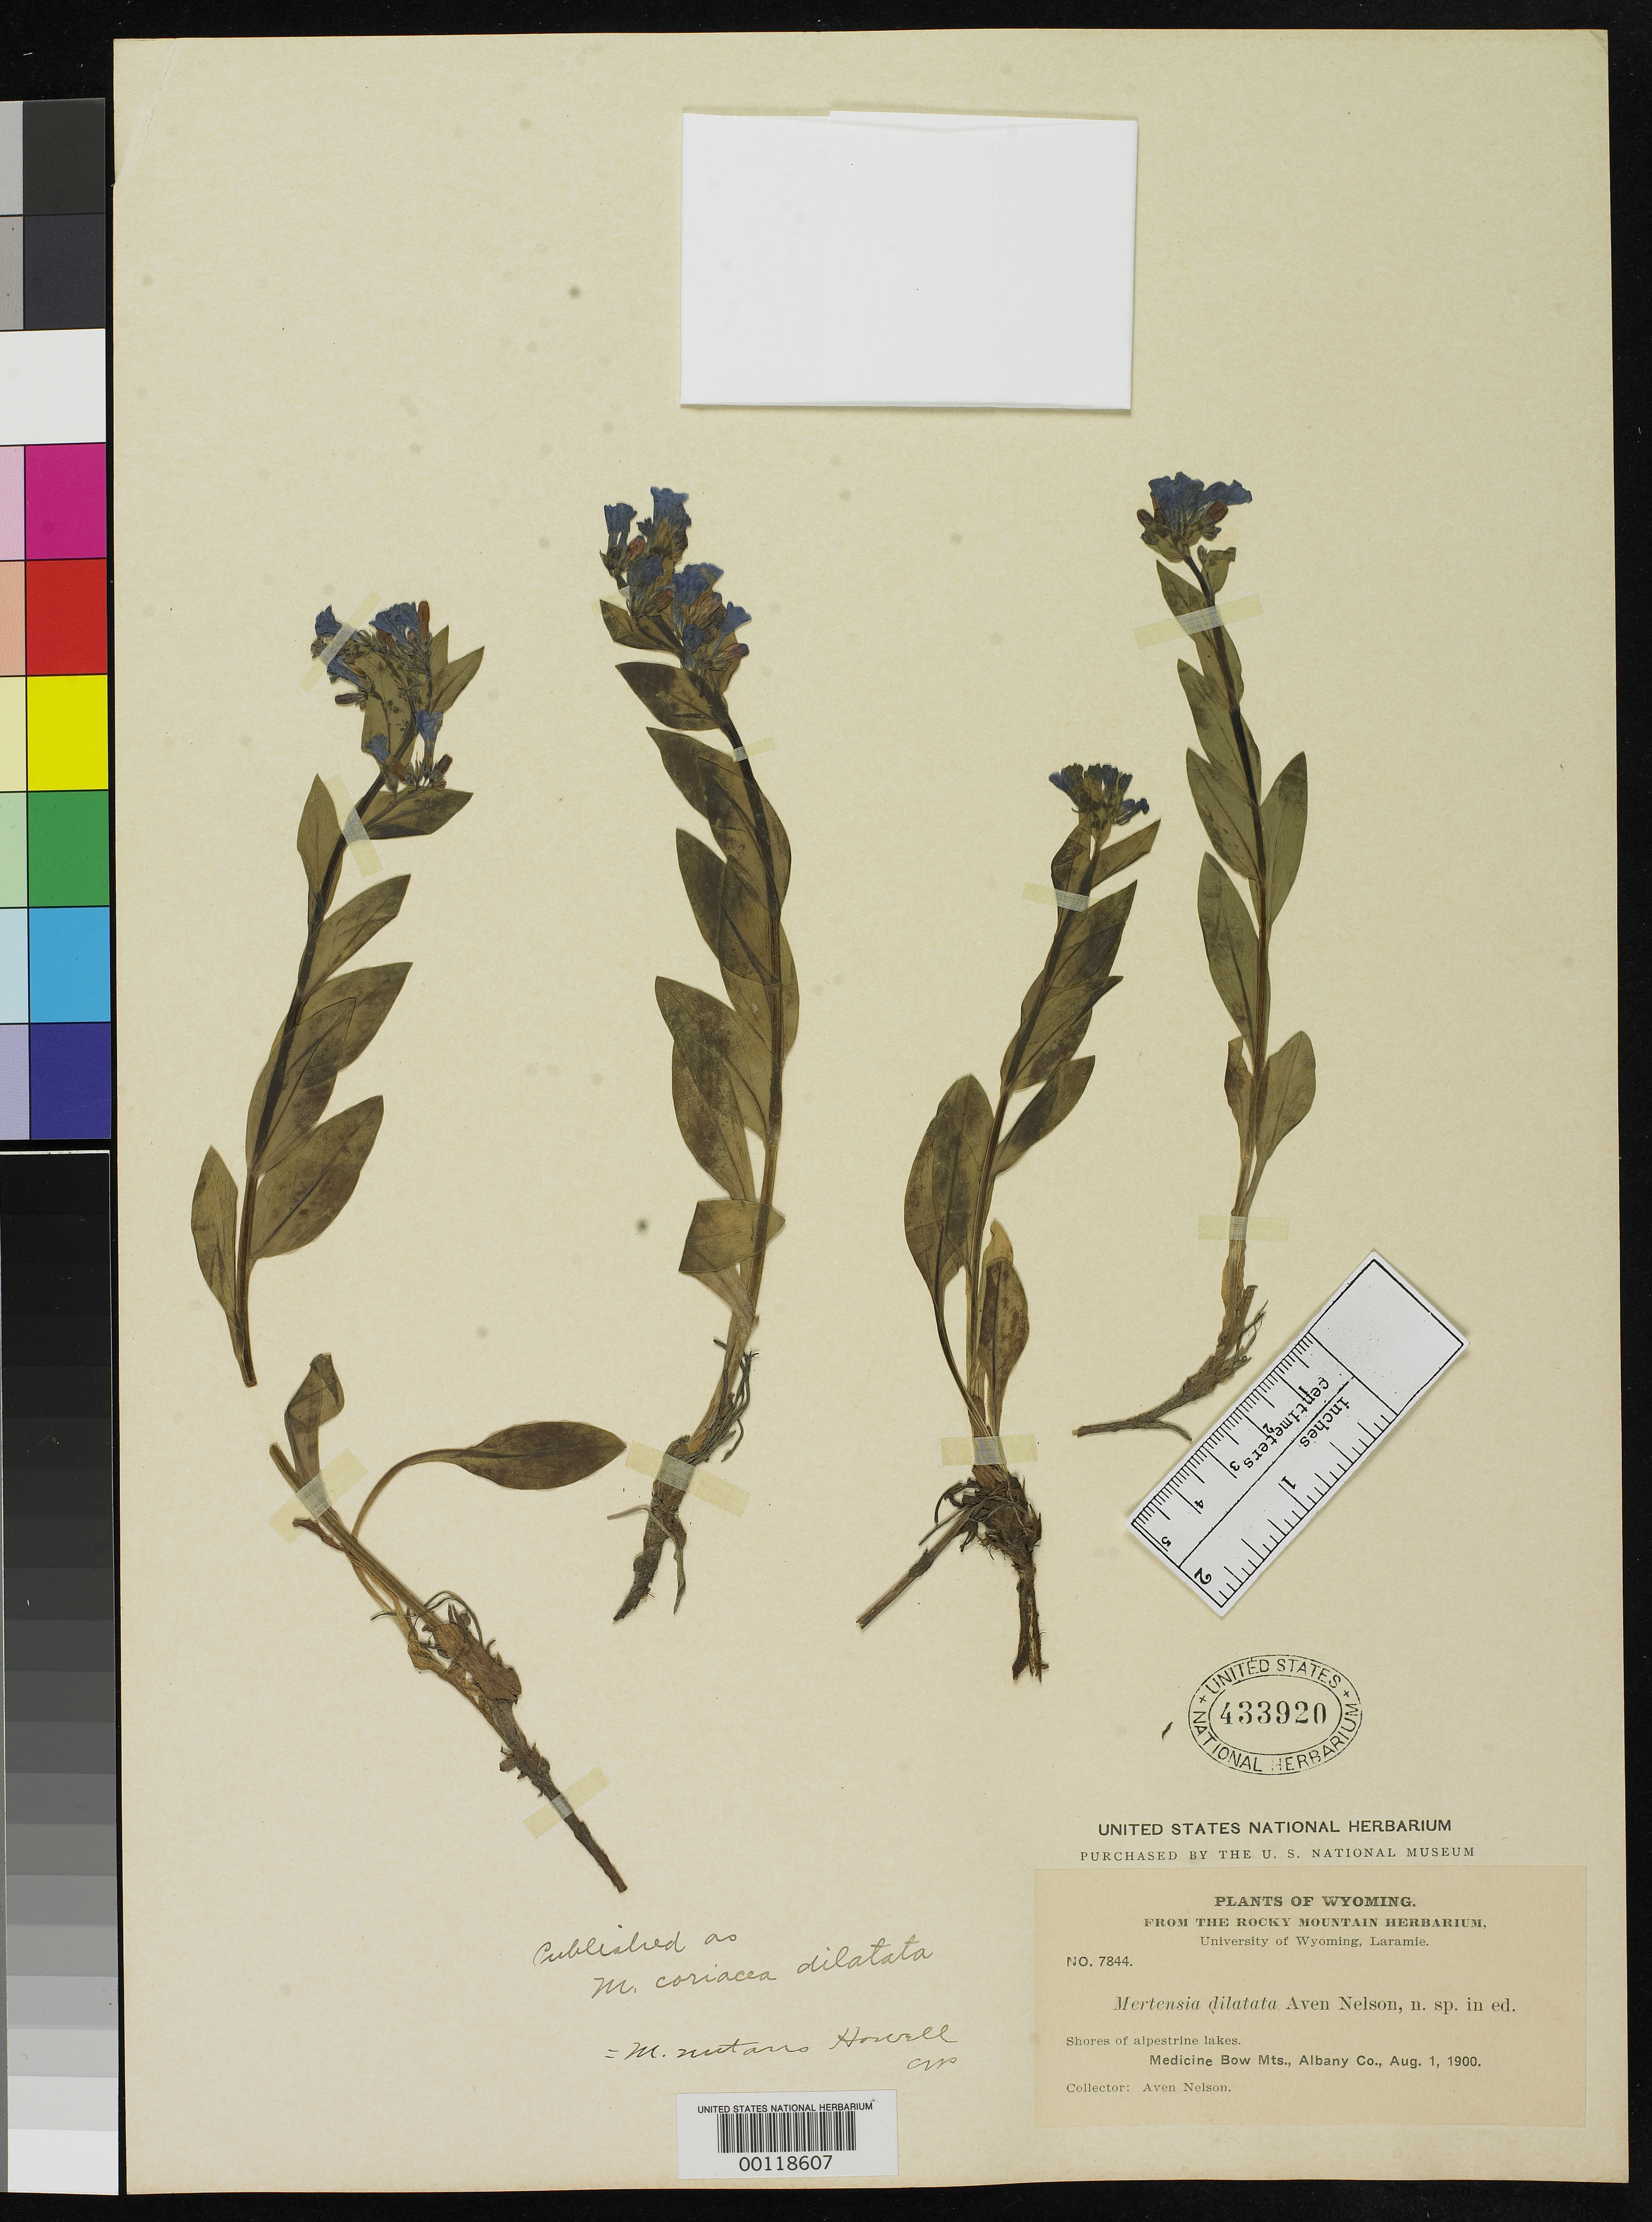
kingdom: Plantae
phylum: Tracheophyta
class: Magnoliopsida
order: Boraginales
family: Boraginaceae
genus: Mertensia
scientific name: Mertensia coriacea var. dilatata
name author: A. Nelson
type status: Isotype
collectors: A. Nelson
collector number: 7844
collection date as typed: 01 Aug 1900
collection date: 1900-08-01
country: United States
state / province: Wyoming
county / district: Albany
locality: Medicine Bow Mts.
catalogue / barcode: US 433920